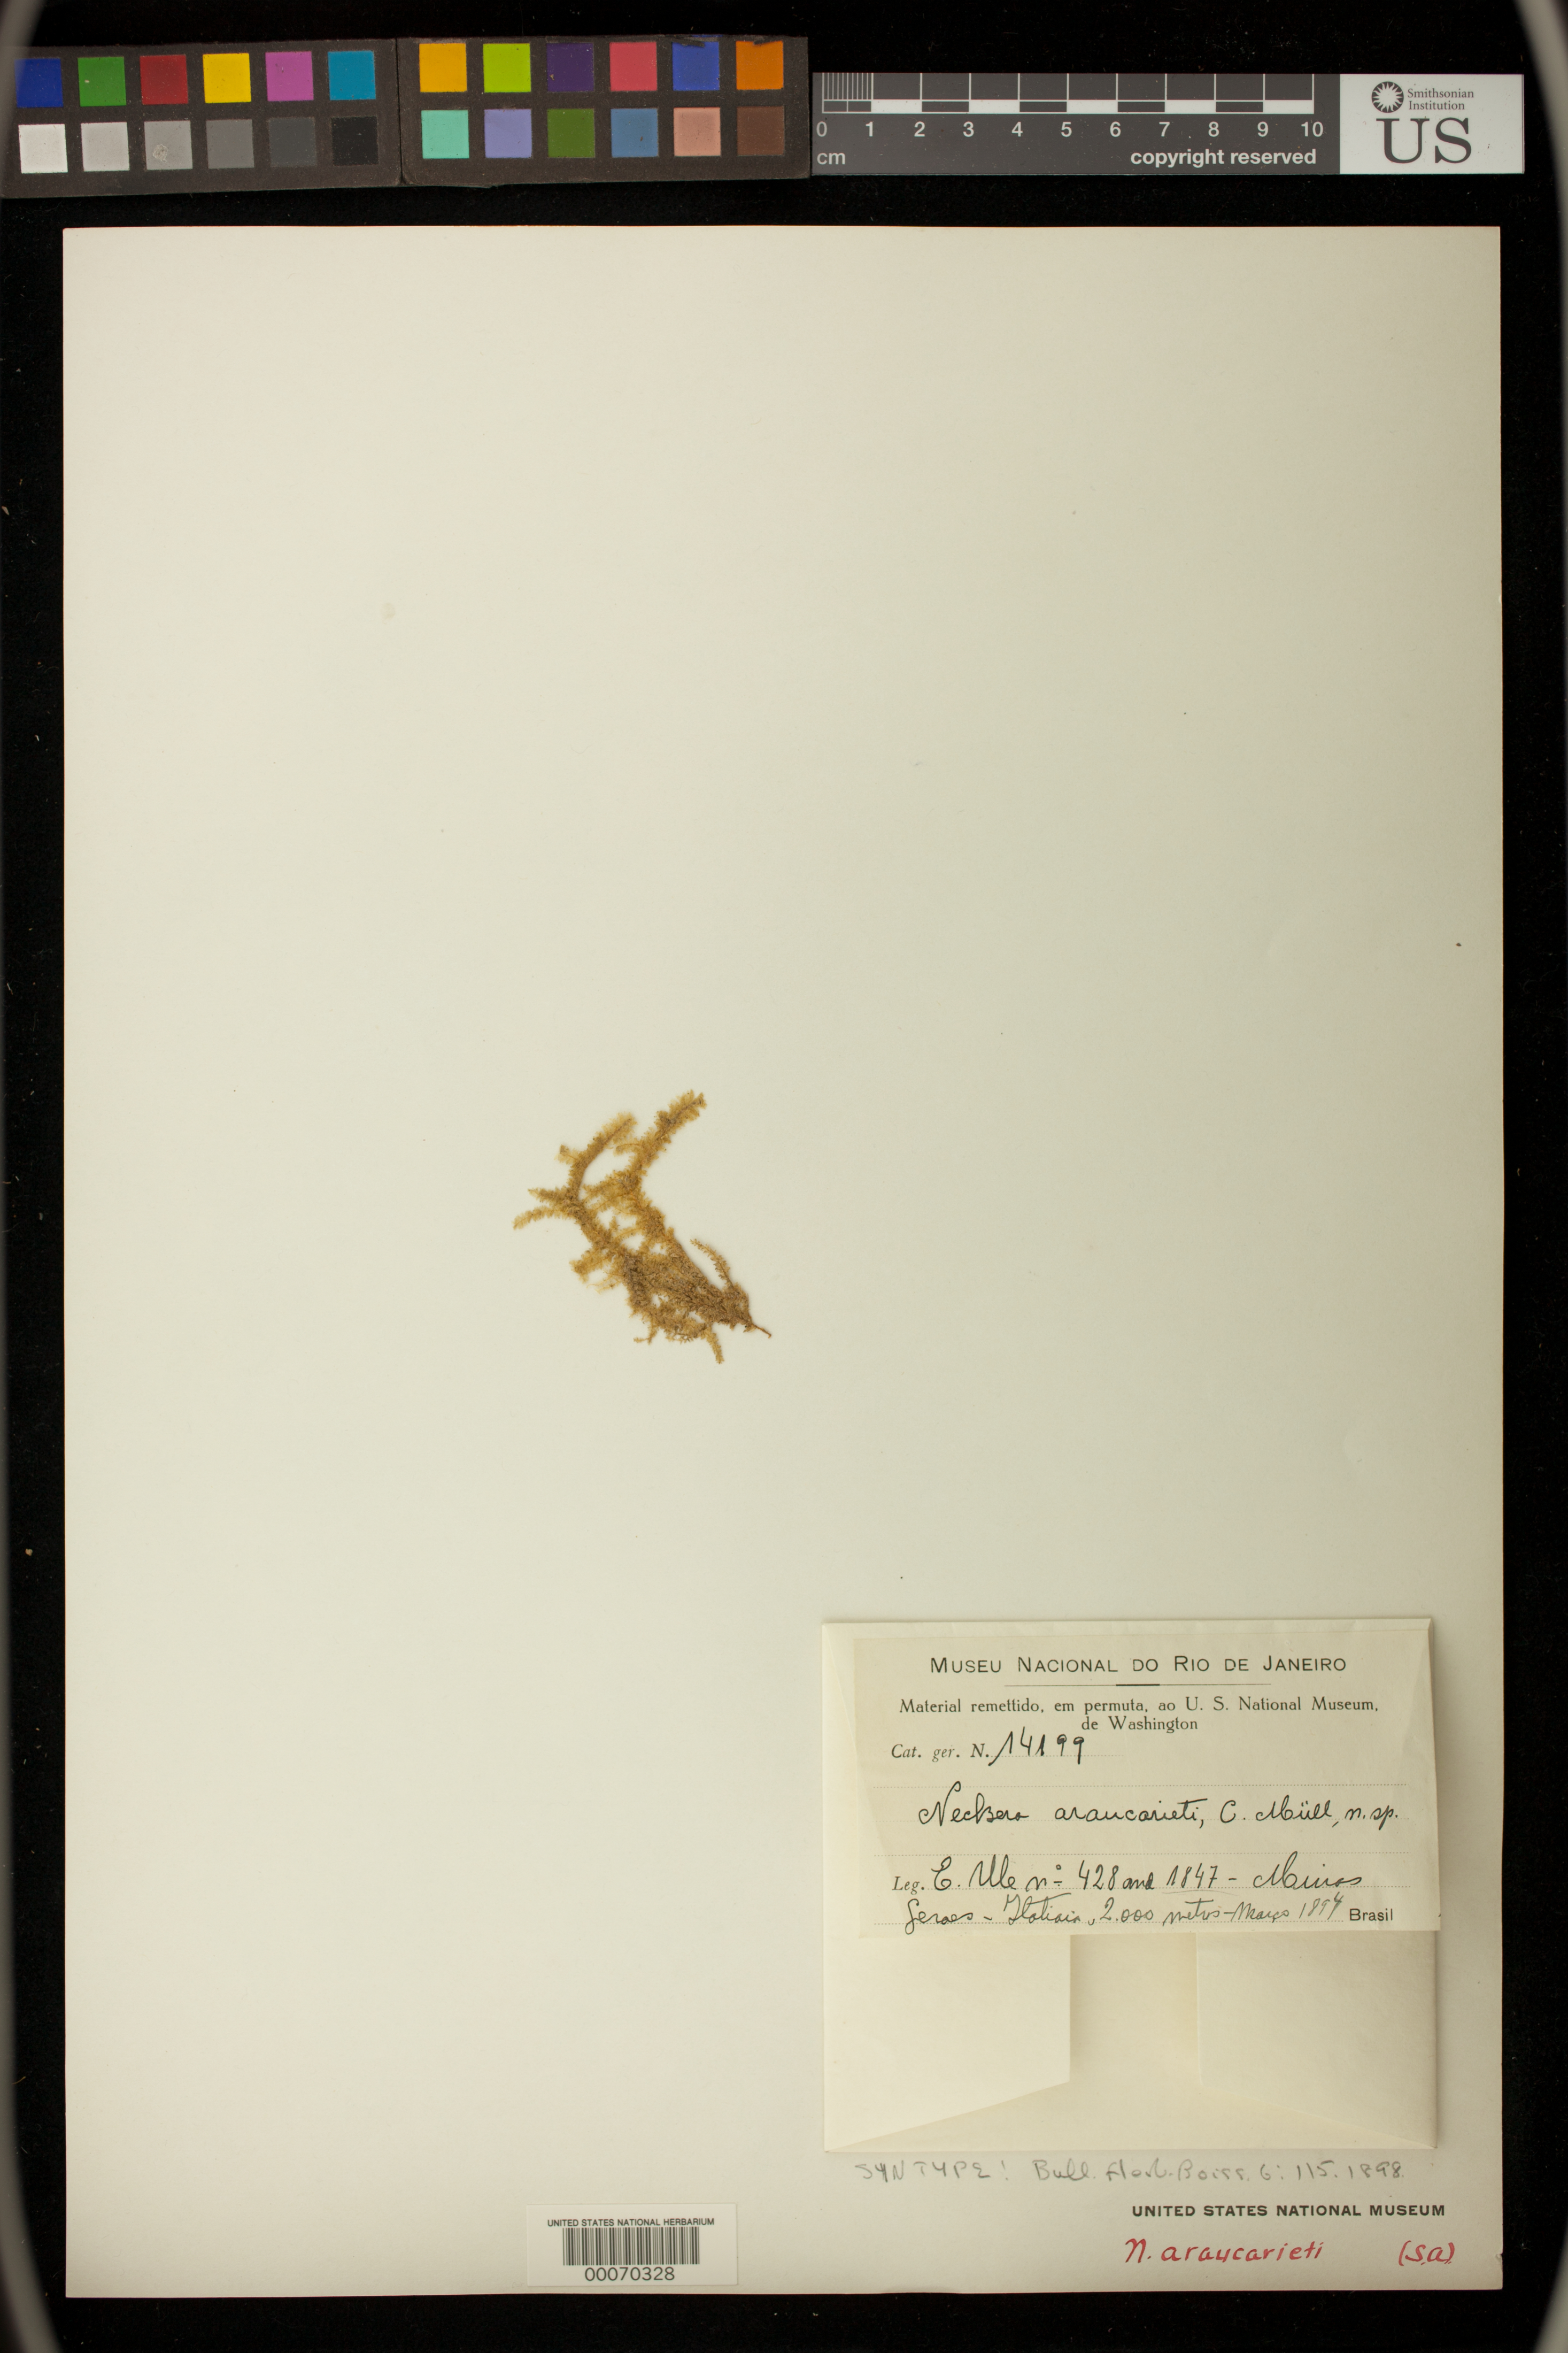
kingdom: Plantae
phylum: Bryophyta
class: Bryopsida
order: Hypnales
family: Neckeraceae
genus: Neckera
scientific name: Neckera araucarieti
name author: Müll. Hal.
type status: Syntype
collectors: E. H. Ule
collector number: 428 & 1847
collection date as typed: Mar 1894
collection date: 1894-03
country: Brazil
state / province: Minas Gerais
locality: Itatiaia.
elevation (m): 2000